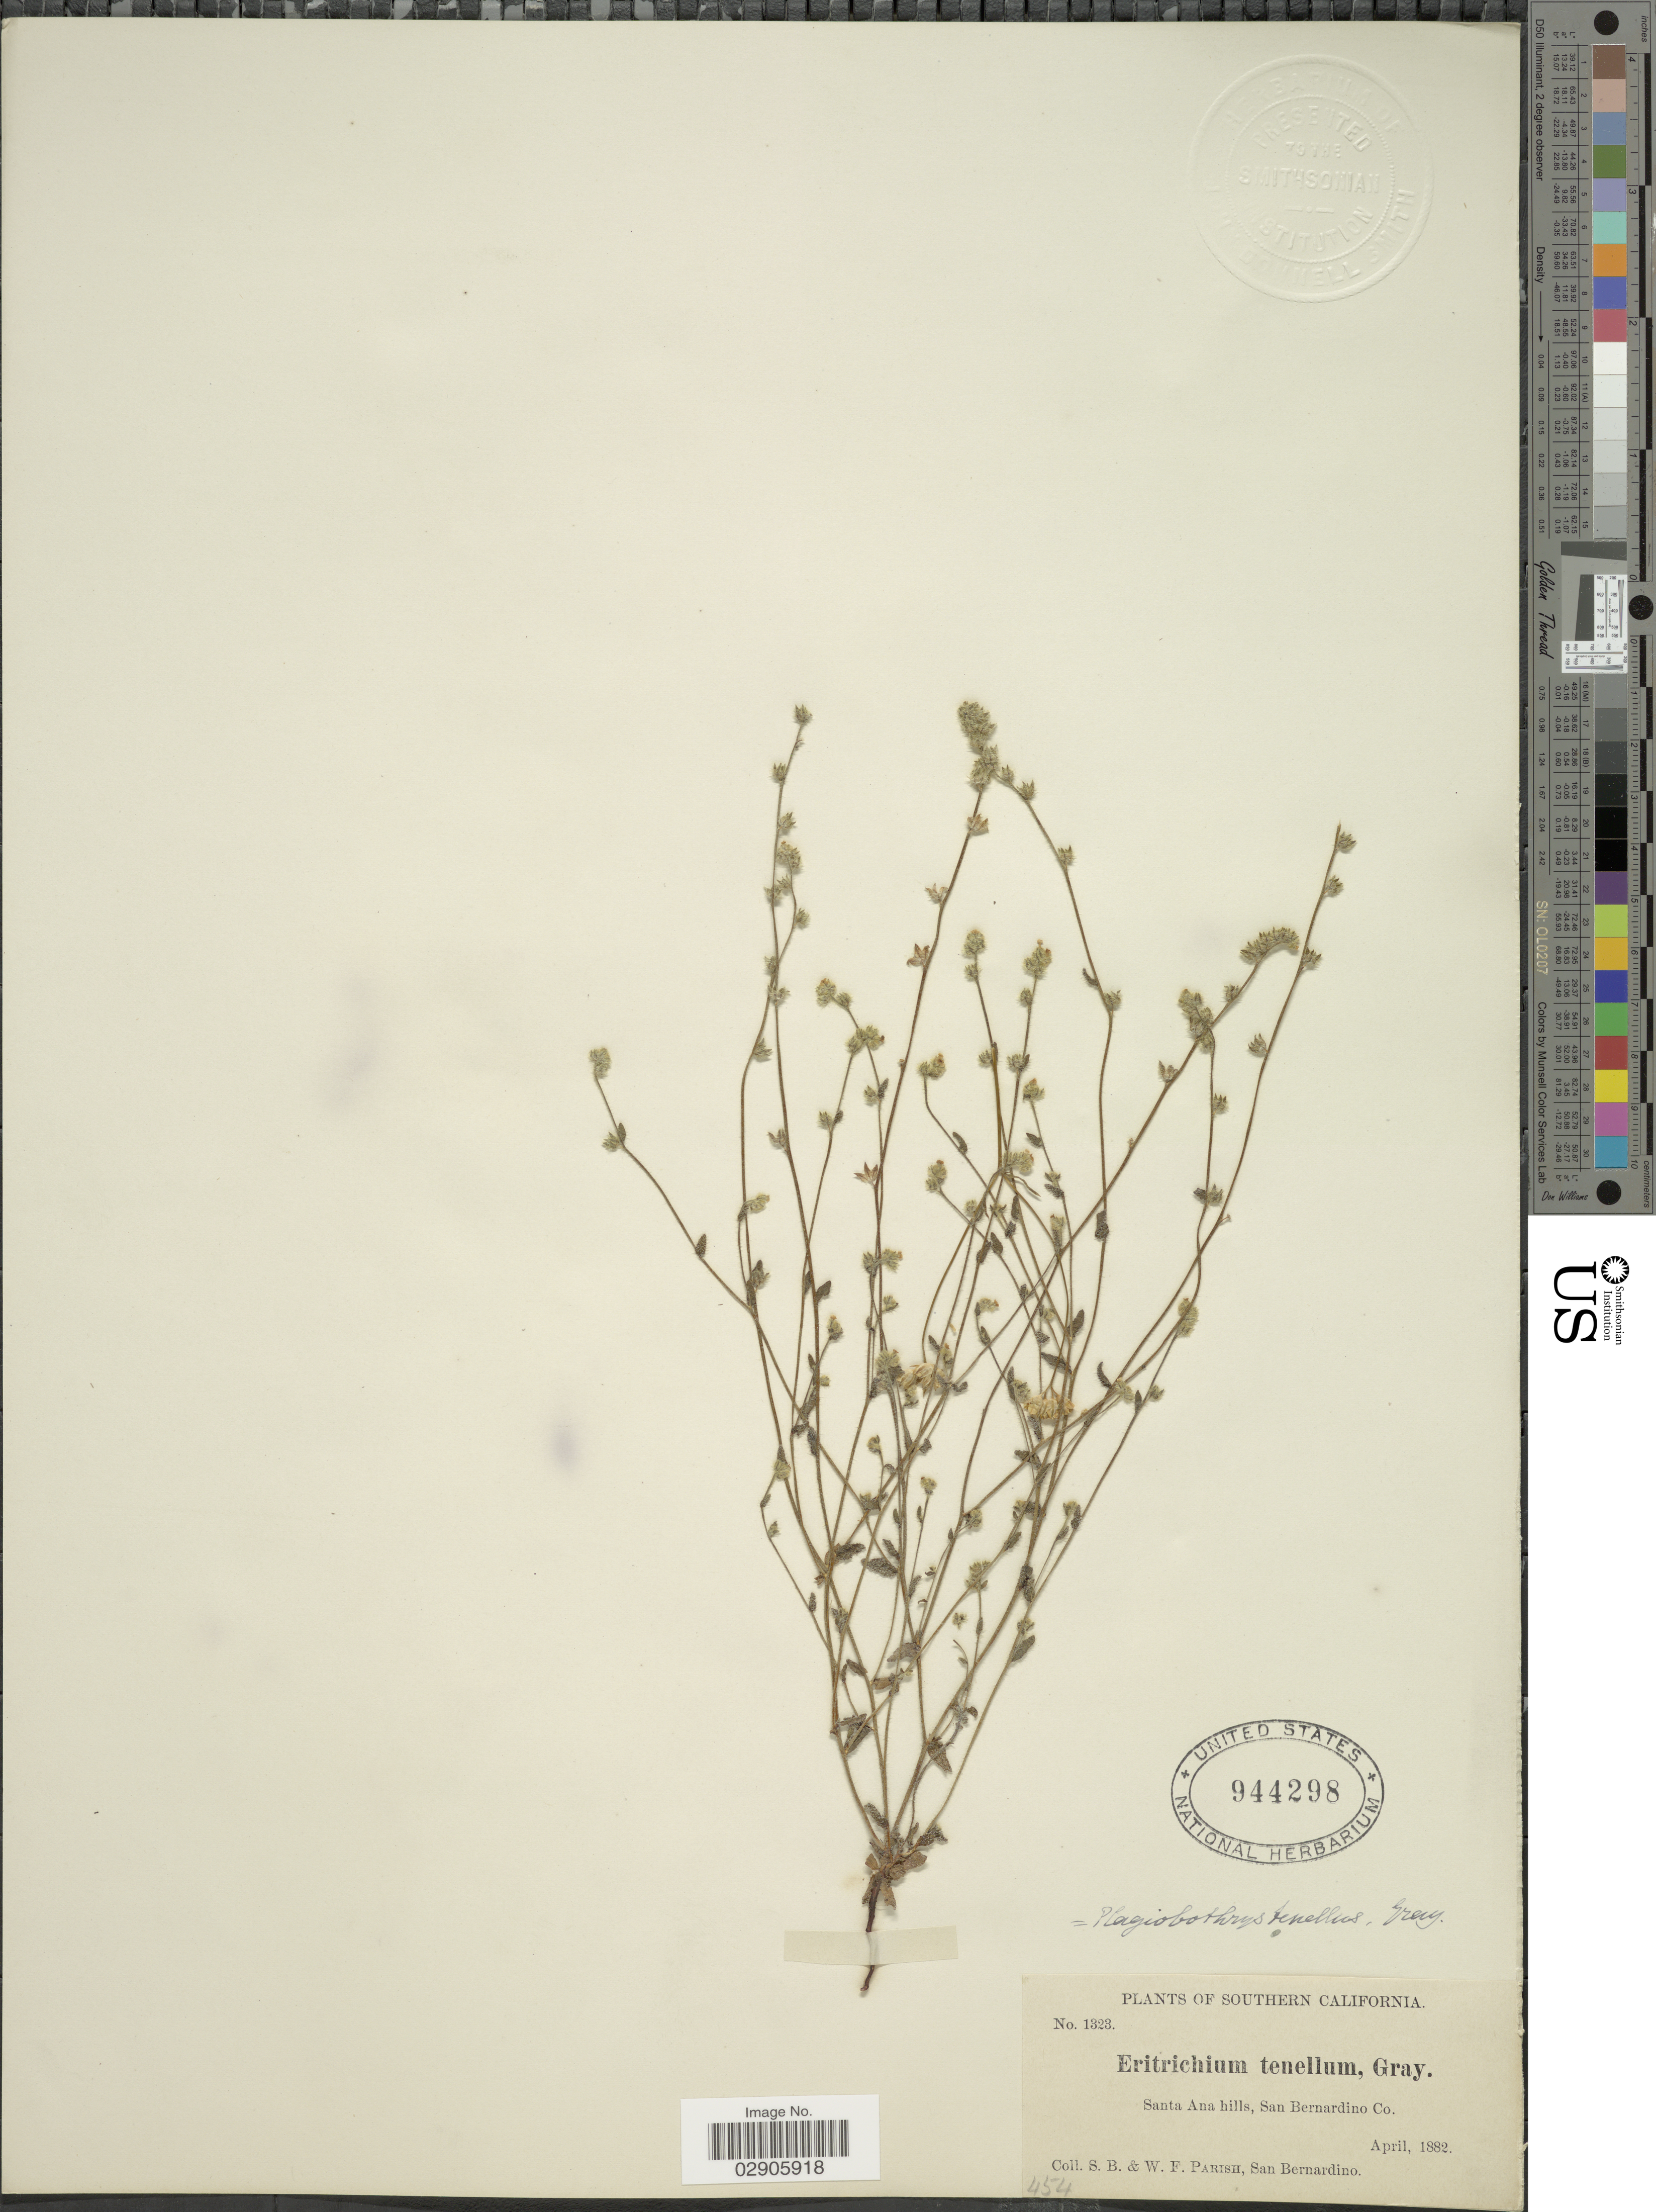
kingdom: Plantae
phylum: Tracheophyta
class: Magnoliopsida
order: Boraginales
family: Boraginaceae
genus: Plagiobothrys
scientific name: Plagiobothrys tenellus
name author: (Nutt.) A. Gray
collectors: S. B. Parish & W. F. Parish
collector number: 1323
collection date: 1882-04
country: United States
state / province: California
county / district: San Bernardino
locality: Southern California. Santa Ana hills, San Bernardino Co.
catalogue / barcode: US 944298